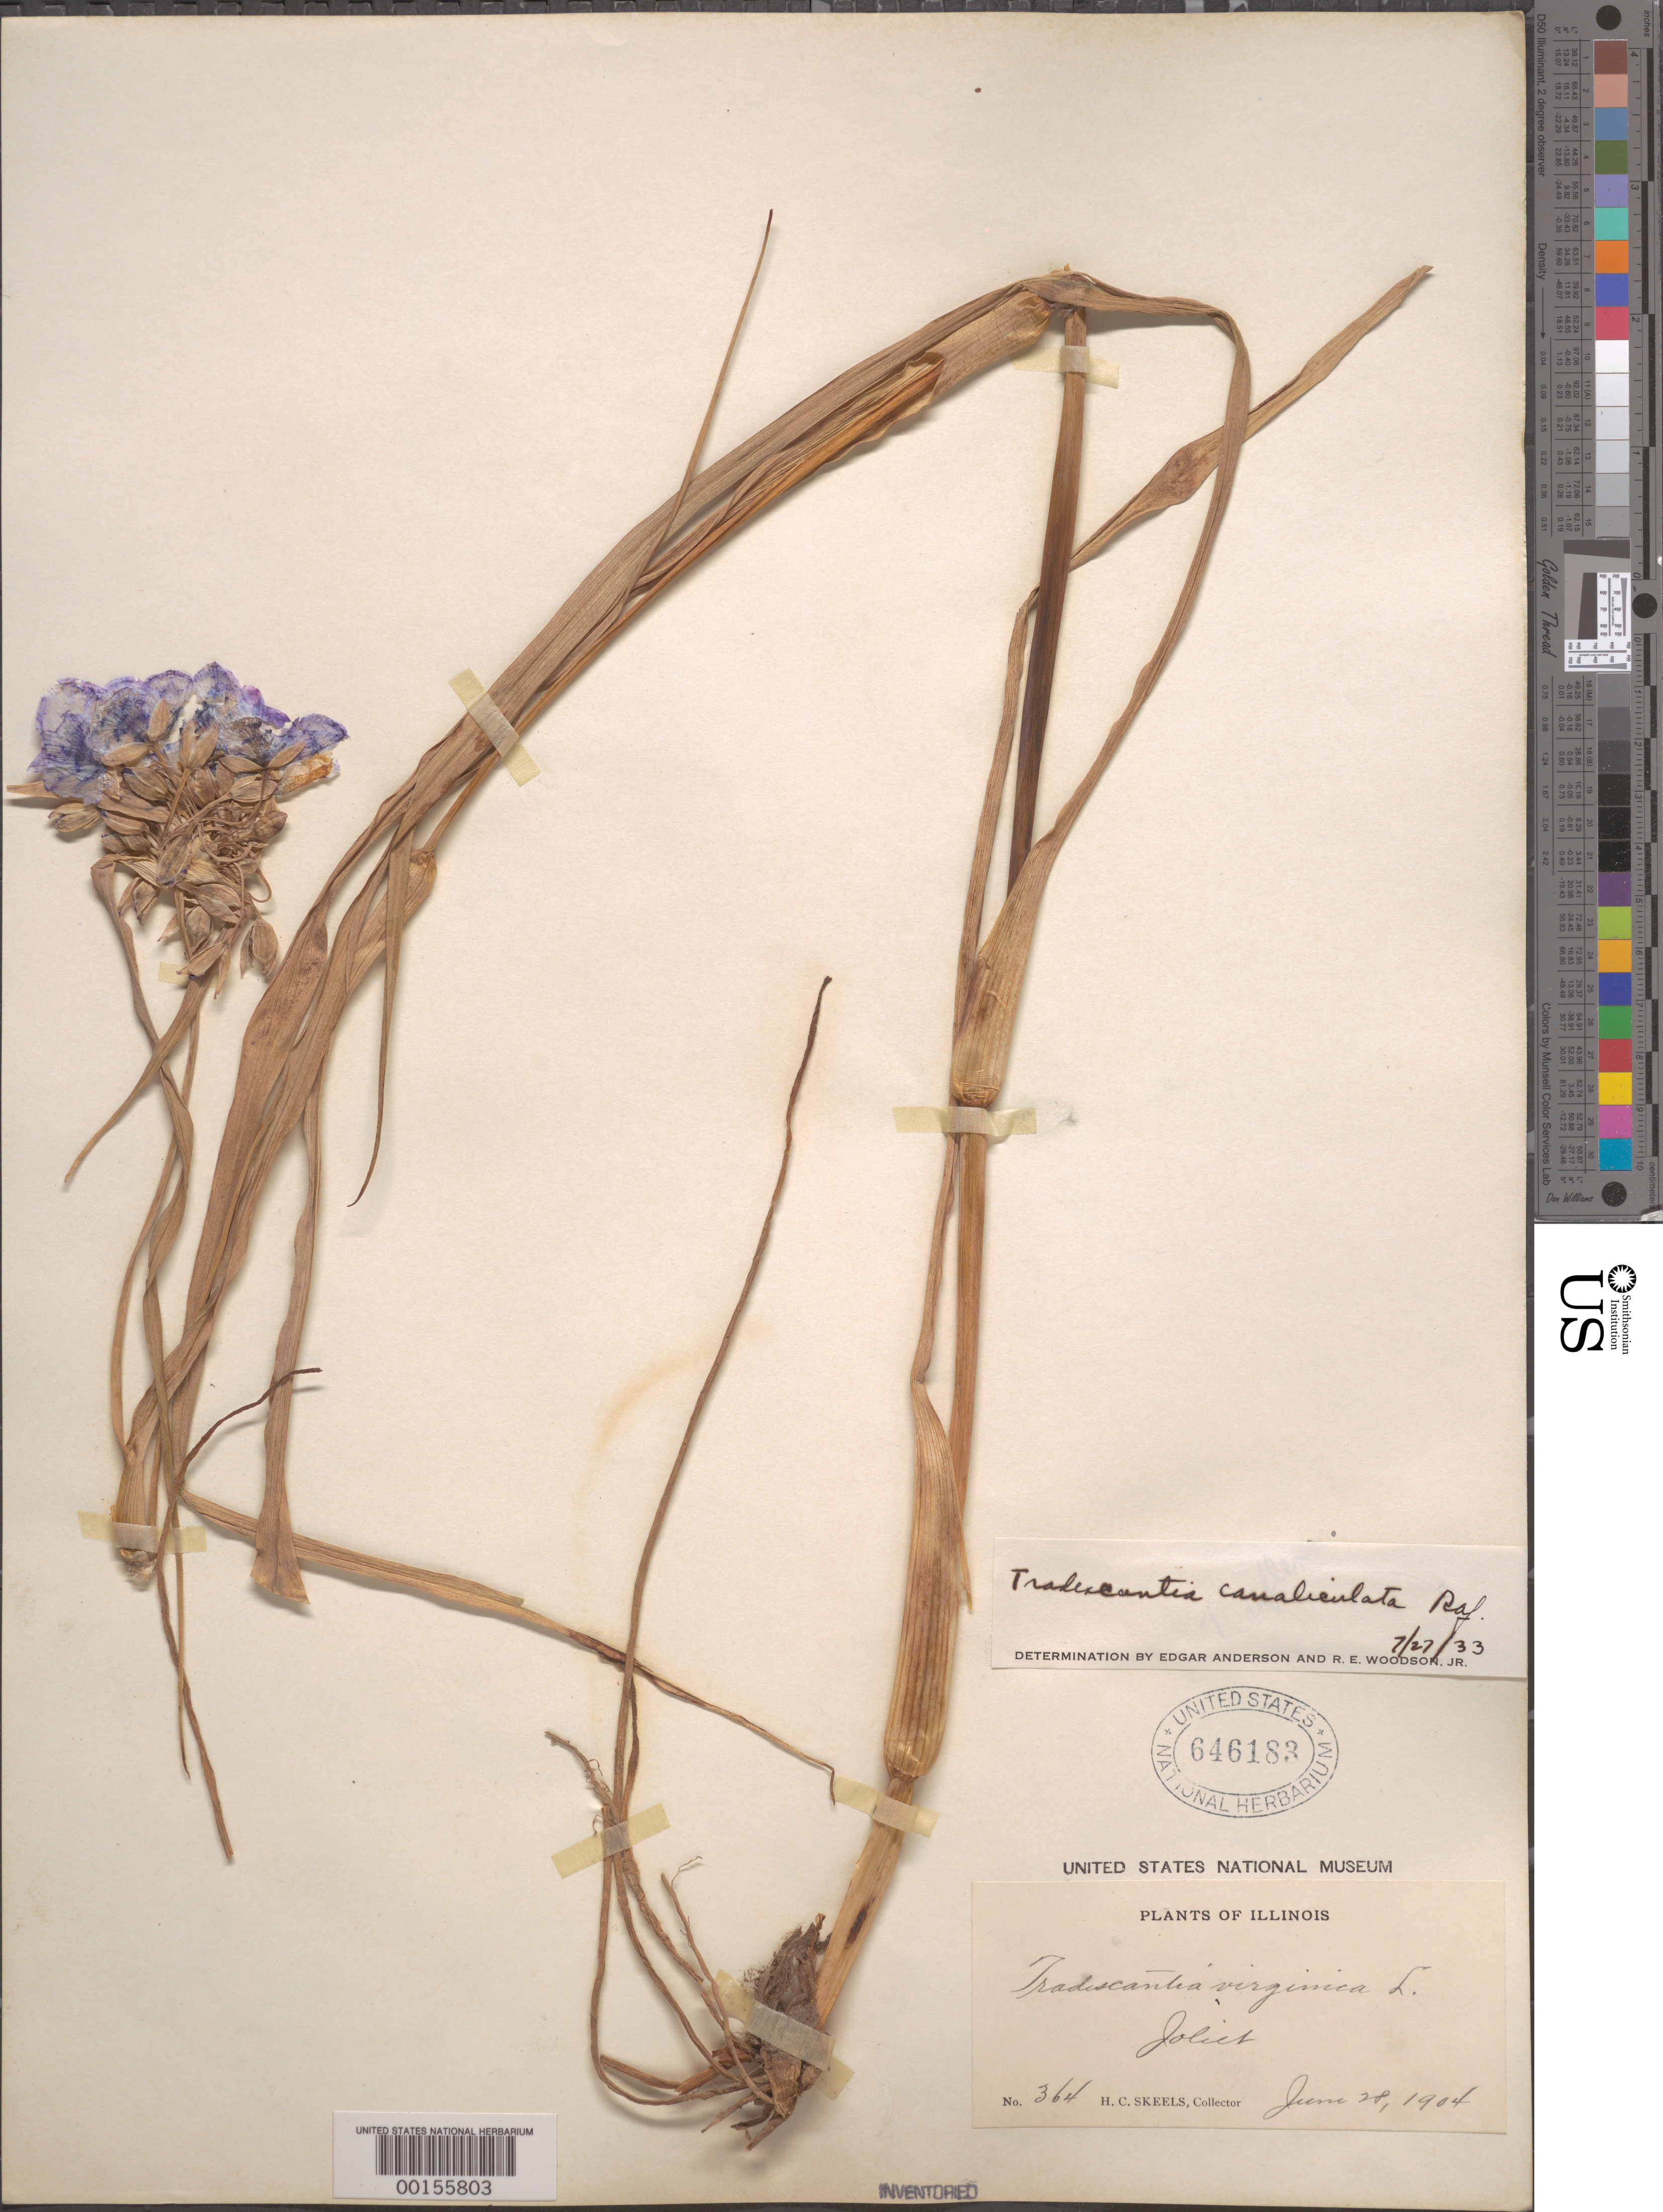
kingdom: Plantae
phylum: Tracheophyta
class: Liliopsida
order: Commelinales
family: Commelinaceae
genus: Tradescantia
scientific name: Tradescantia ohiensis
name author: Raf.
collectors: H. Skeels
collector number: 364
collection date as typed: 28 Jun 1904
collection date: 1904-06-28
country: United States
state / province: Illinois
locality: Joliet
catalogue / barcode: US 646183